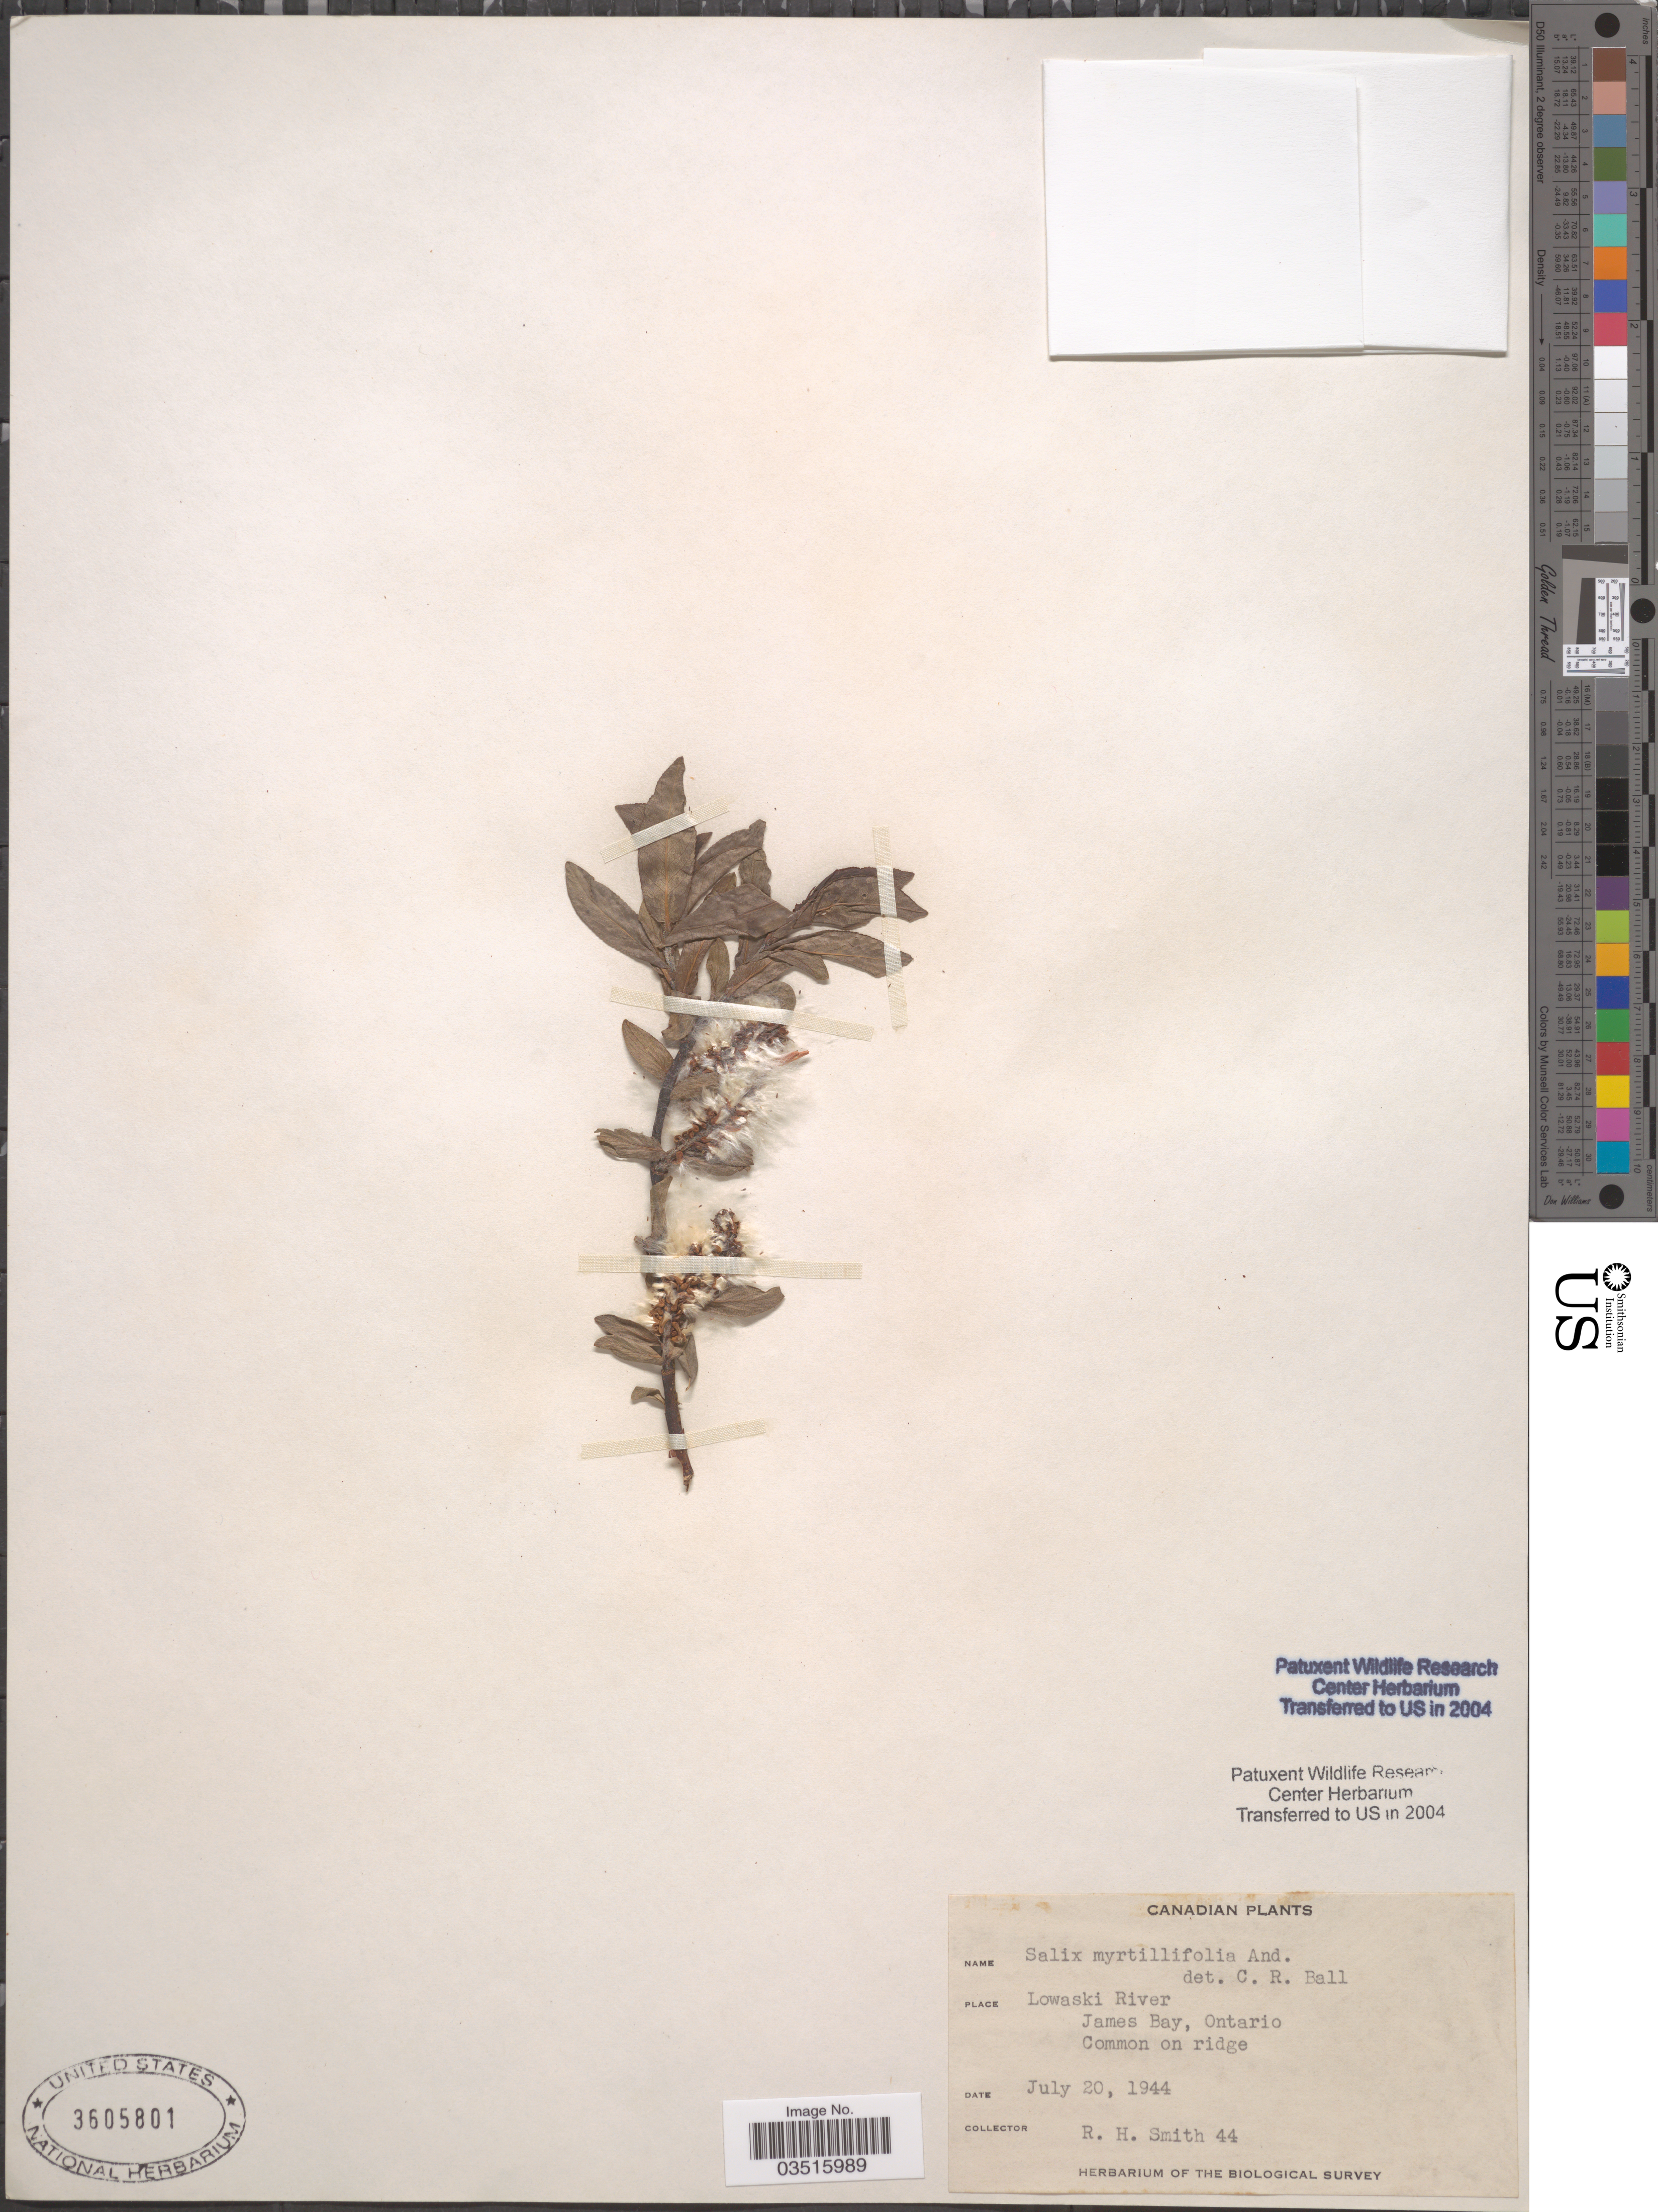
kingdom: Plantae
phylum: Tracheophyta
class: Magnoliopsida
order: Malpighiales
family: Salicaceae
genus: Salix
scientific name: Salix myrtillifolia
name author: Andersson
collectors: R. H. Smith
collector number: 44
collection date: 1944-07-20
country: Canada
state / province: Ontario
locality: Lowaski River, James Bay.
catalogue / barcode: US 3605801